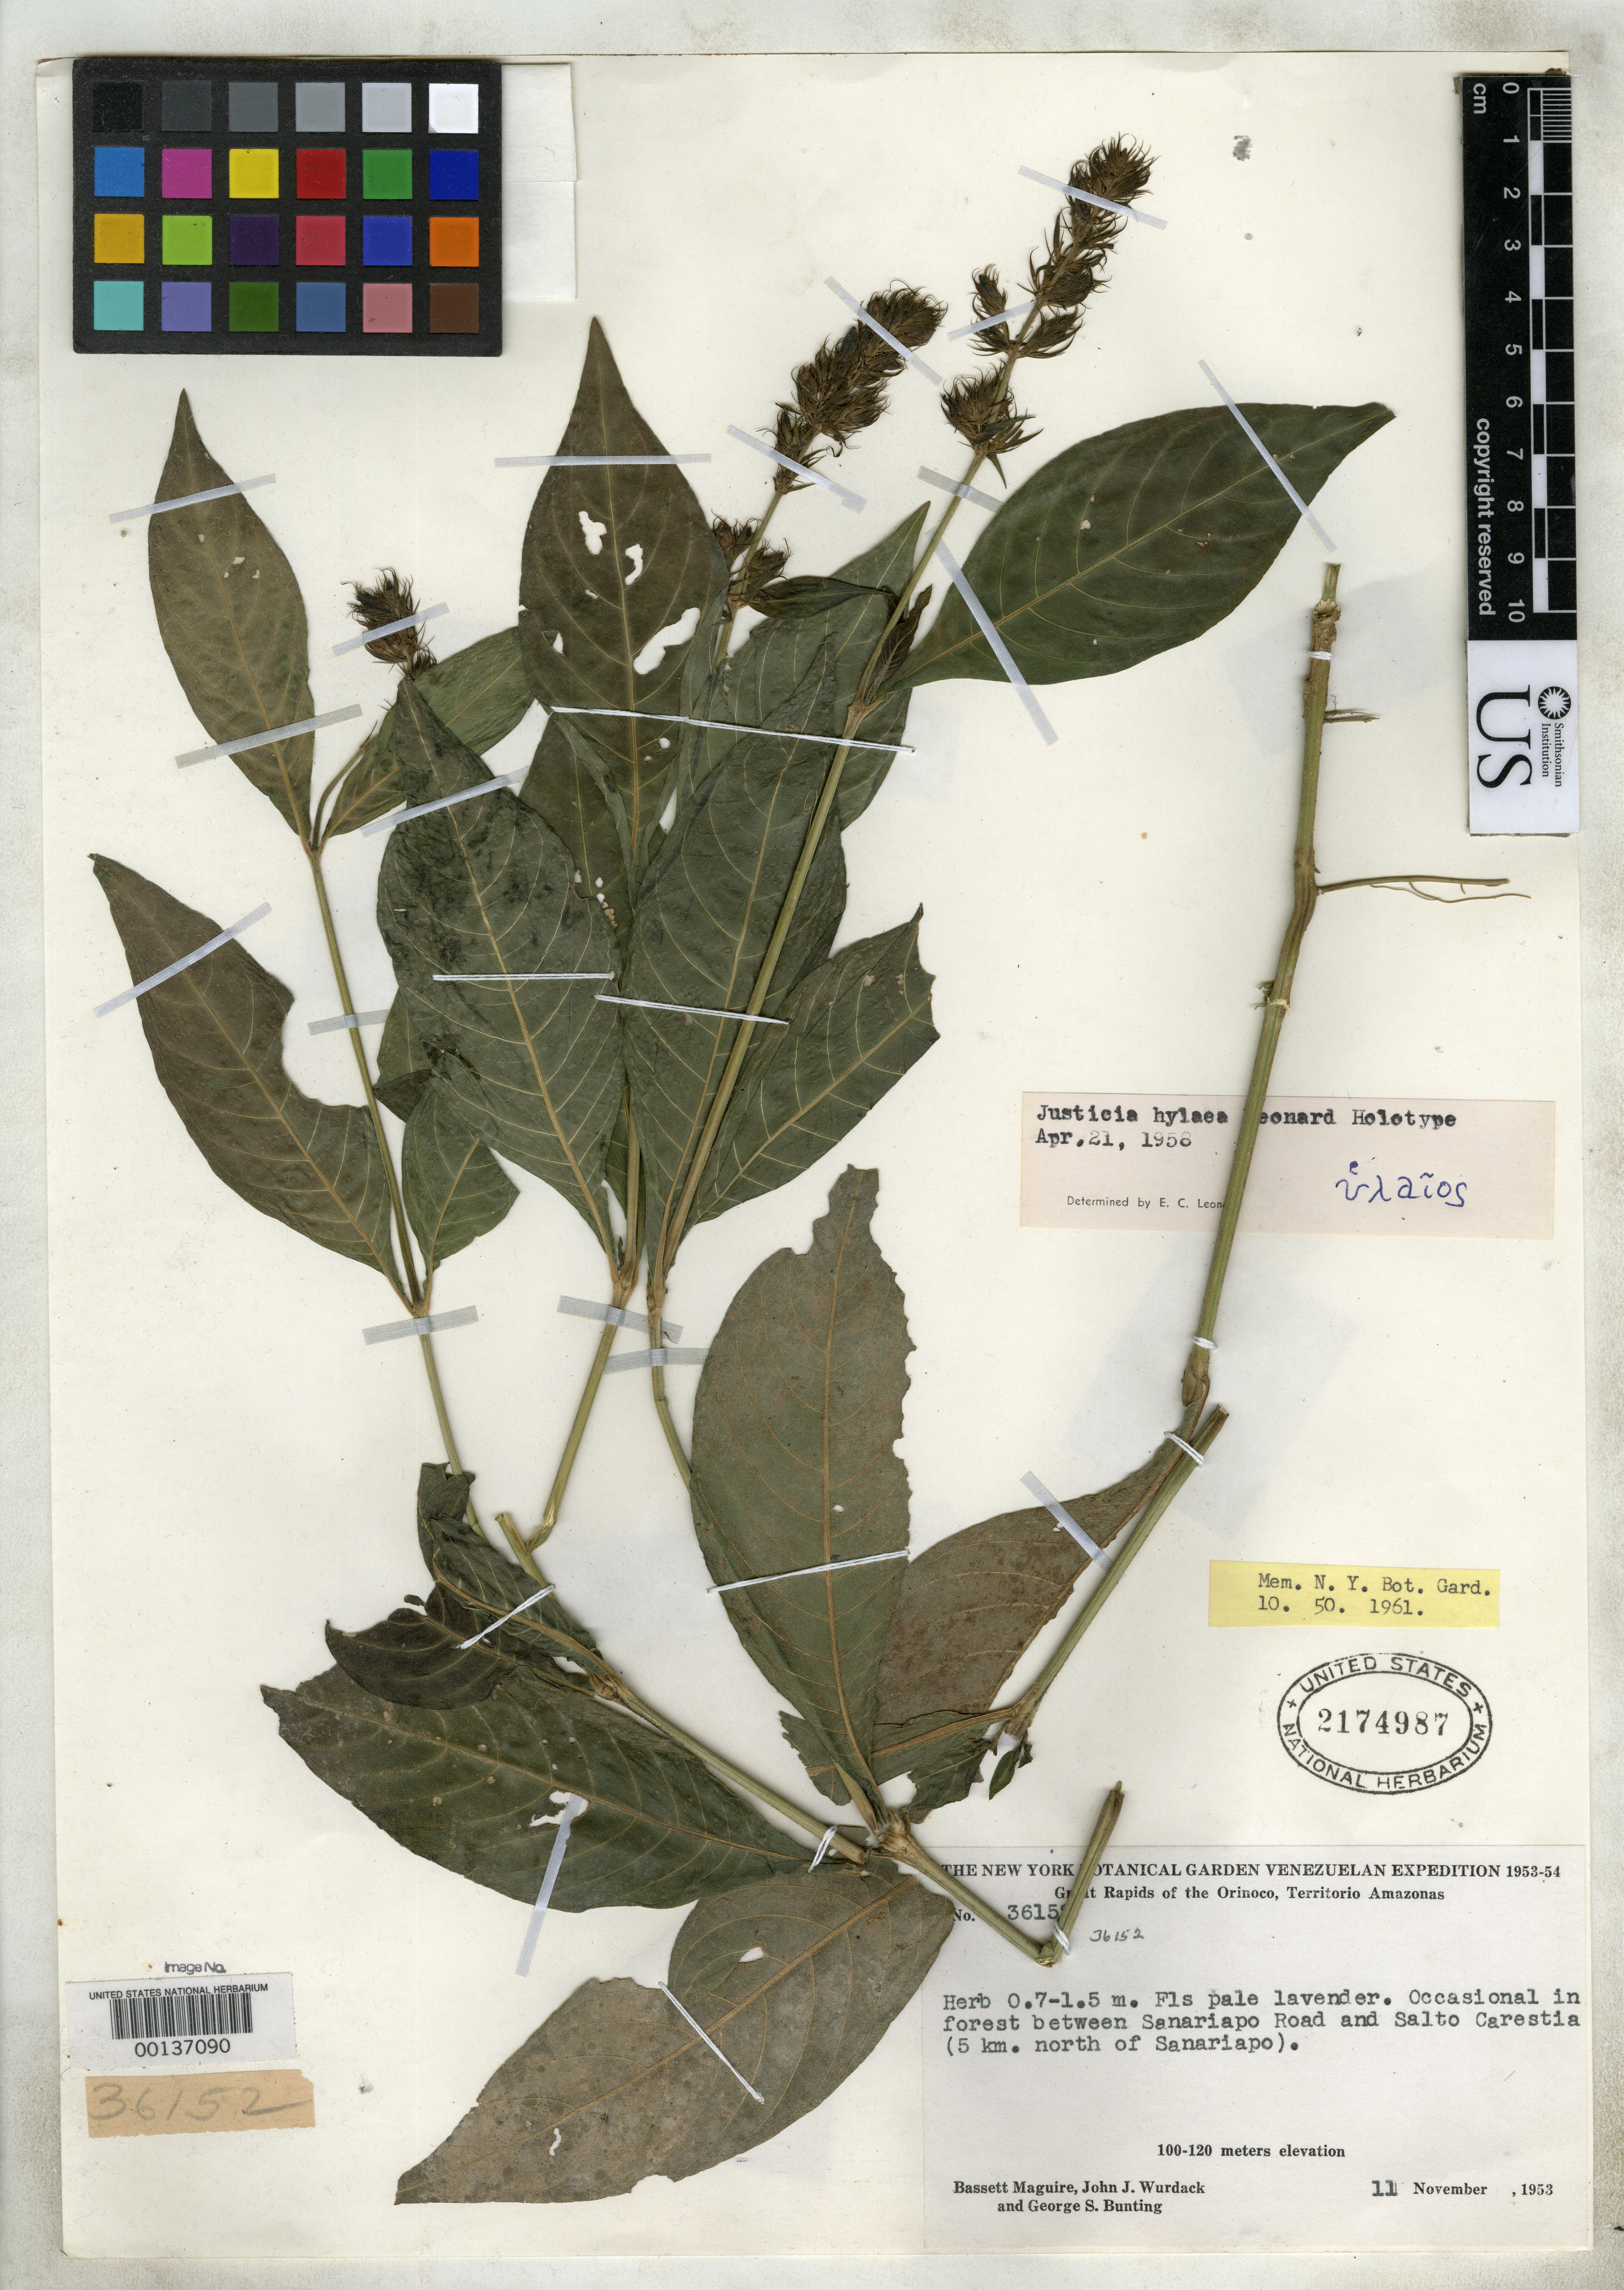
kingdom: Plantae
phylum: Tracheophyta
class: Magnoliopsida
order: Lamiales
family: Acanthaceae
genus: Justicia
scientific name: Justicia hylaea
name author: Leonard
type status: Holotype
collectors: B. Maguire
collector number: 36152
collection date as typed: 11 Nov 1953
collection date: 1953-11-11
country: Venezuela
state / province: Amazonas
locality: Samariapo, road to Salto Carestia.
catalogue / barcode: US 2174987